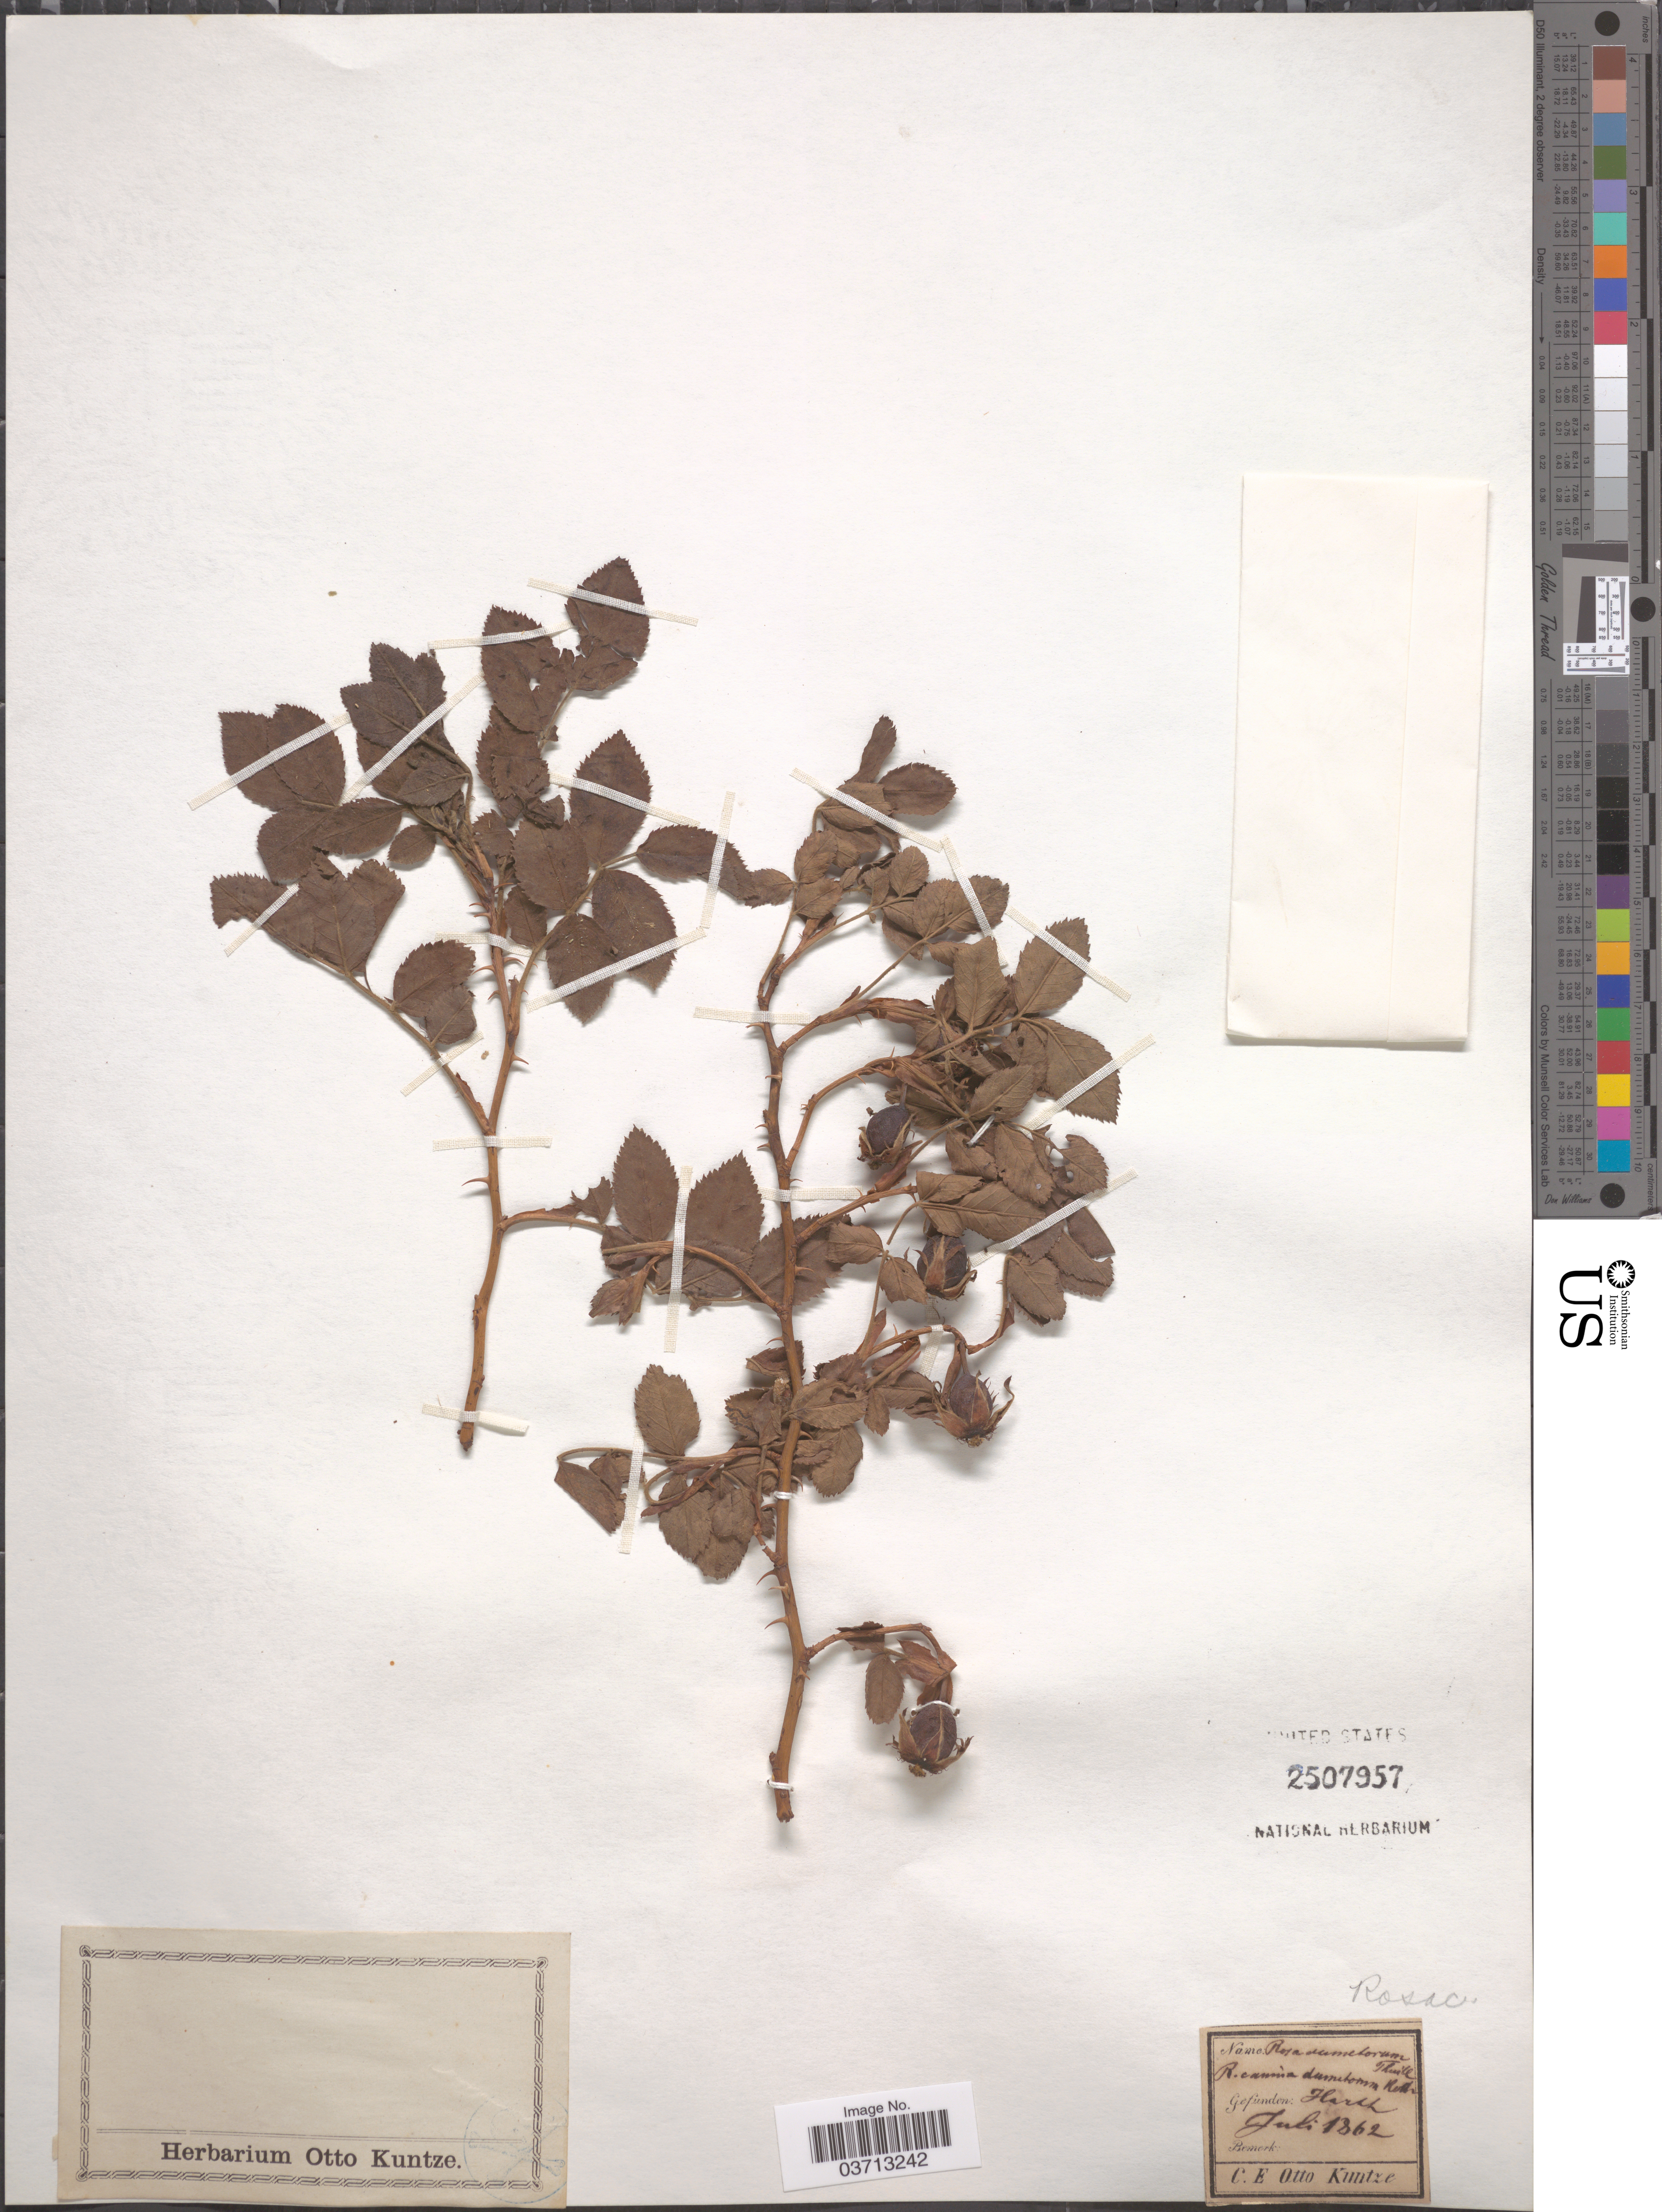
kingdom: Plantae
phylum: Tracheophyta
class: Magnoliopsida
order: Rosales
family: Rosaceae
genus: Rosa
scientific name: Rosa dumetorum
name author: Lange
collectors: C.E.O. Kuntze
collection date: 1862-07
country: Germany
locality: Harth.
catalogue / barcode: US 2507957